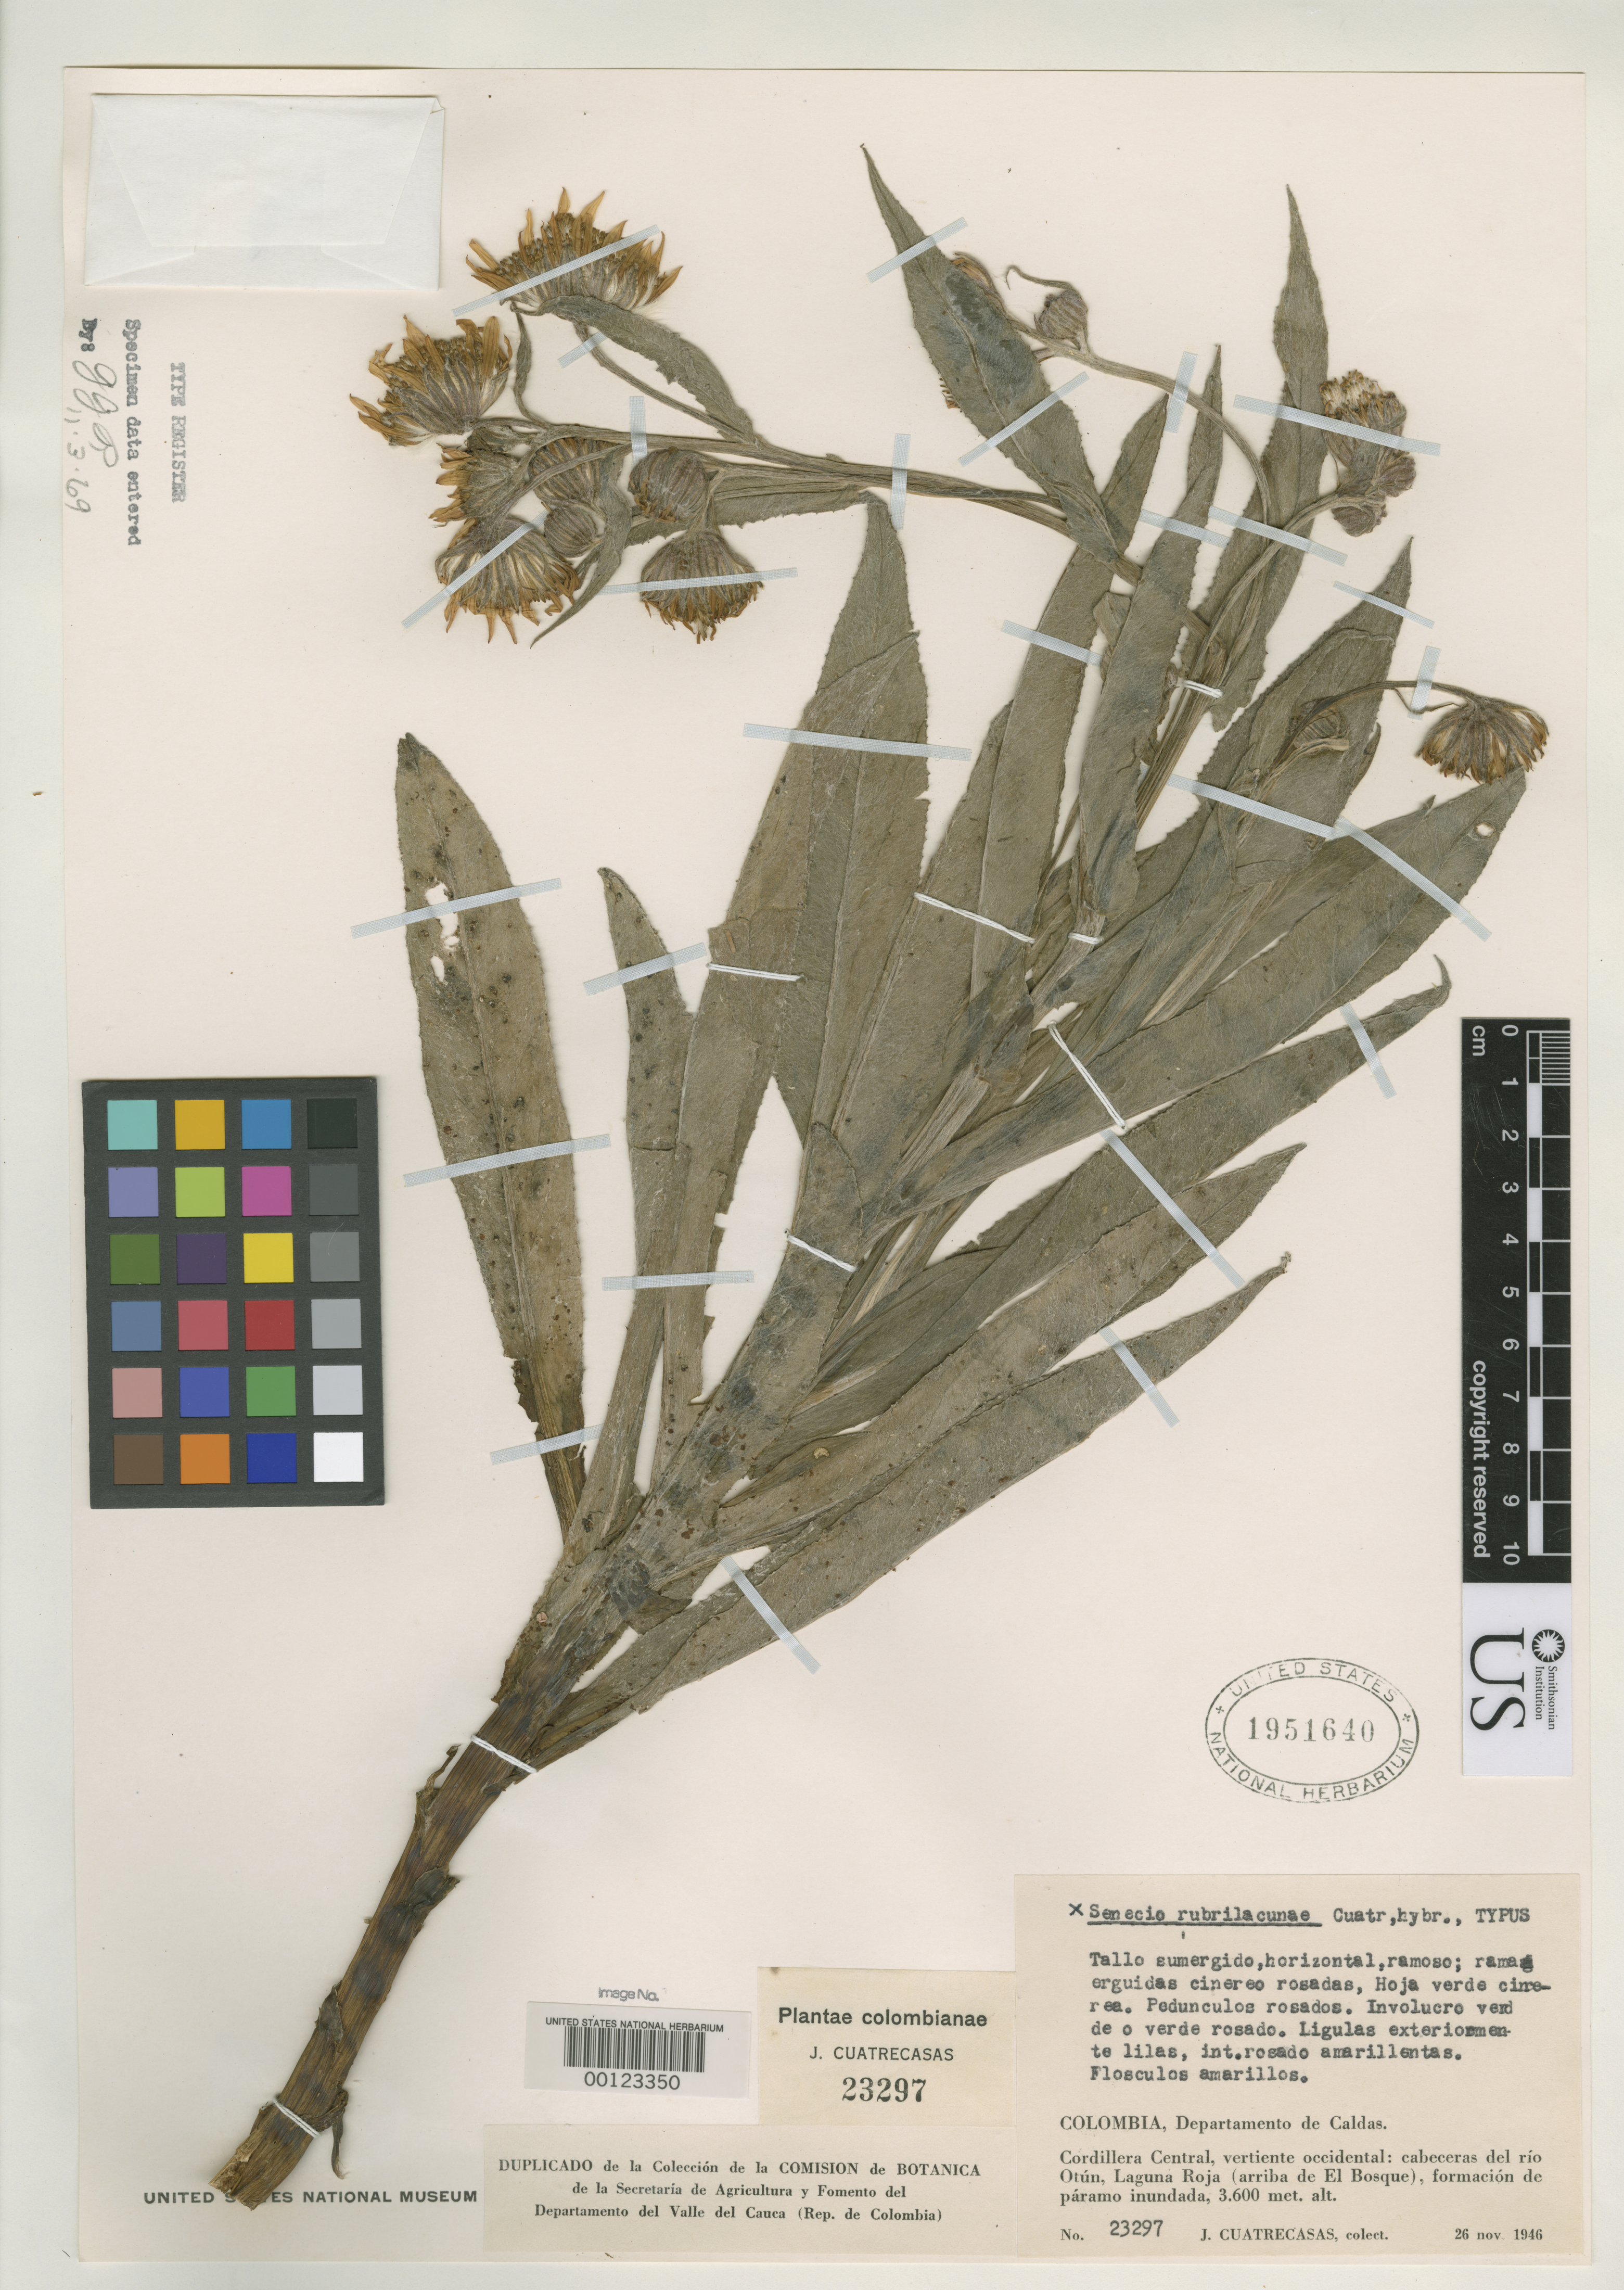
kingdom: Plantae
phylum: Tracheophyta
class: Magnoliopsida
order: Asterales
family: Asteraceae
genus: Senecio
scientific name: Senecio rubrilacunae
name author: Cuatrec.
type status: Isotype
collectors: J. Cuatrecasas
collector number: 23297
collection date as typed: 26 Nov 1946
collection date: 1946-11-26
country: Colombia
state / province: Caldas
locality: El Bosque, Cordillera Central Cabecera del Rio Otun, Laguna Rojo.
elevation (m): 3600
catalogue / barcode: US 1951640